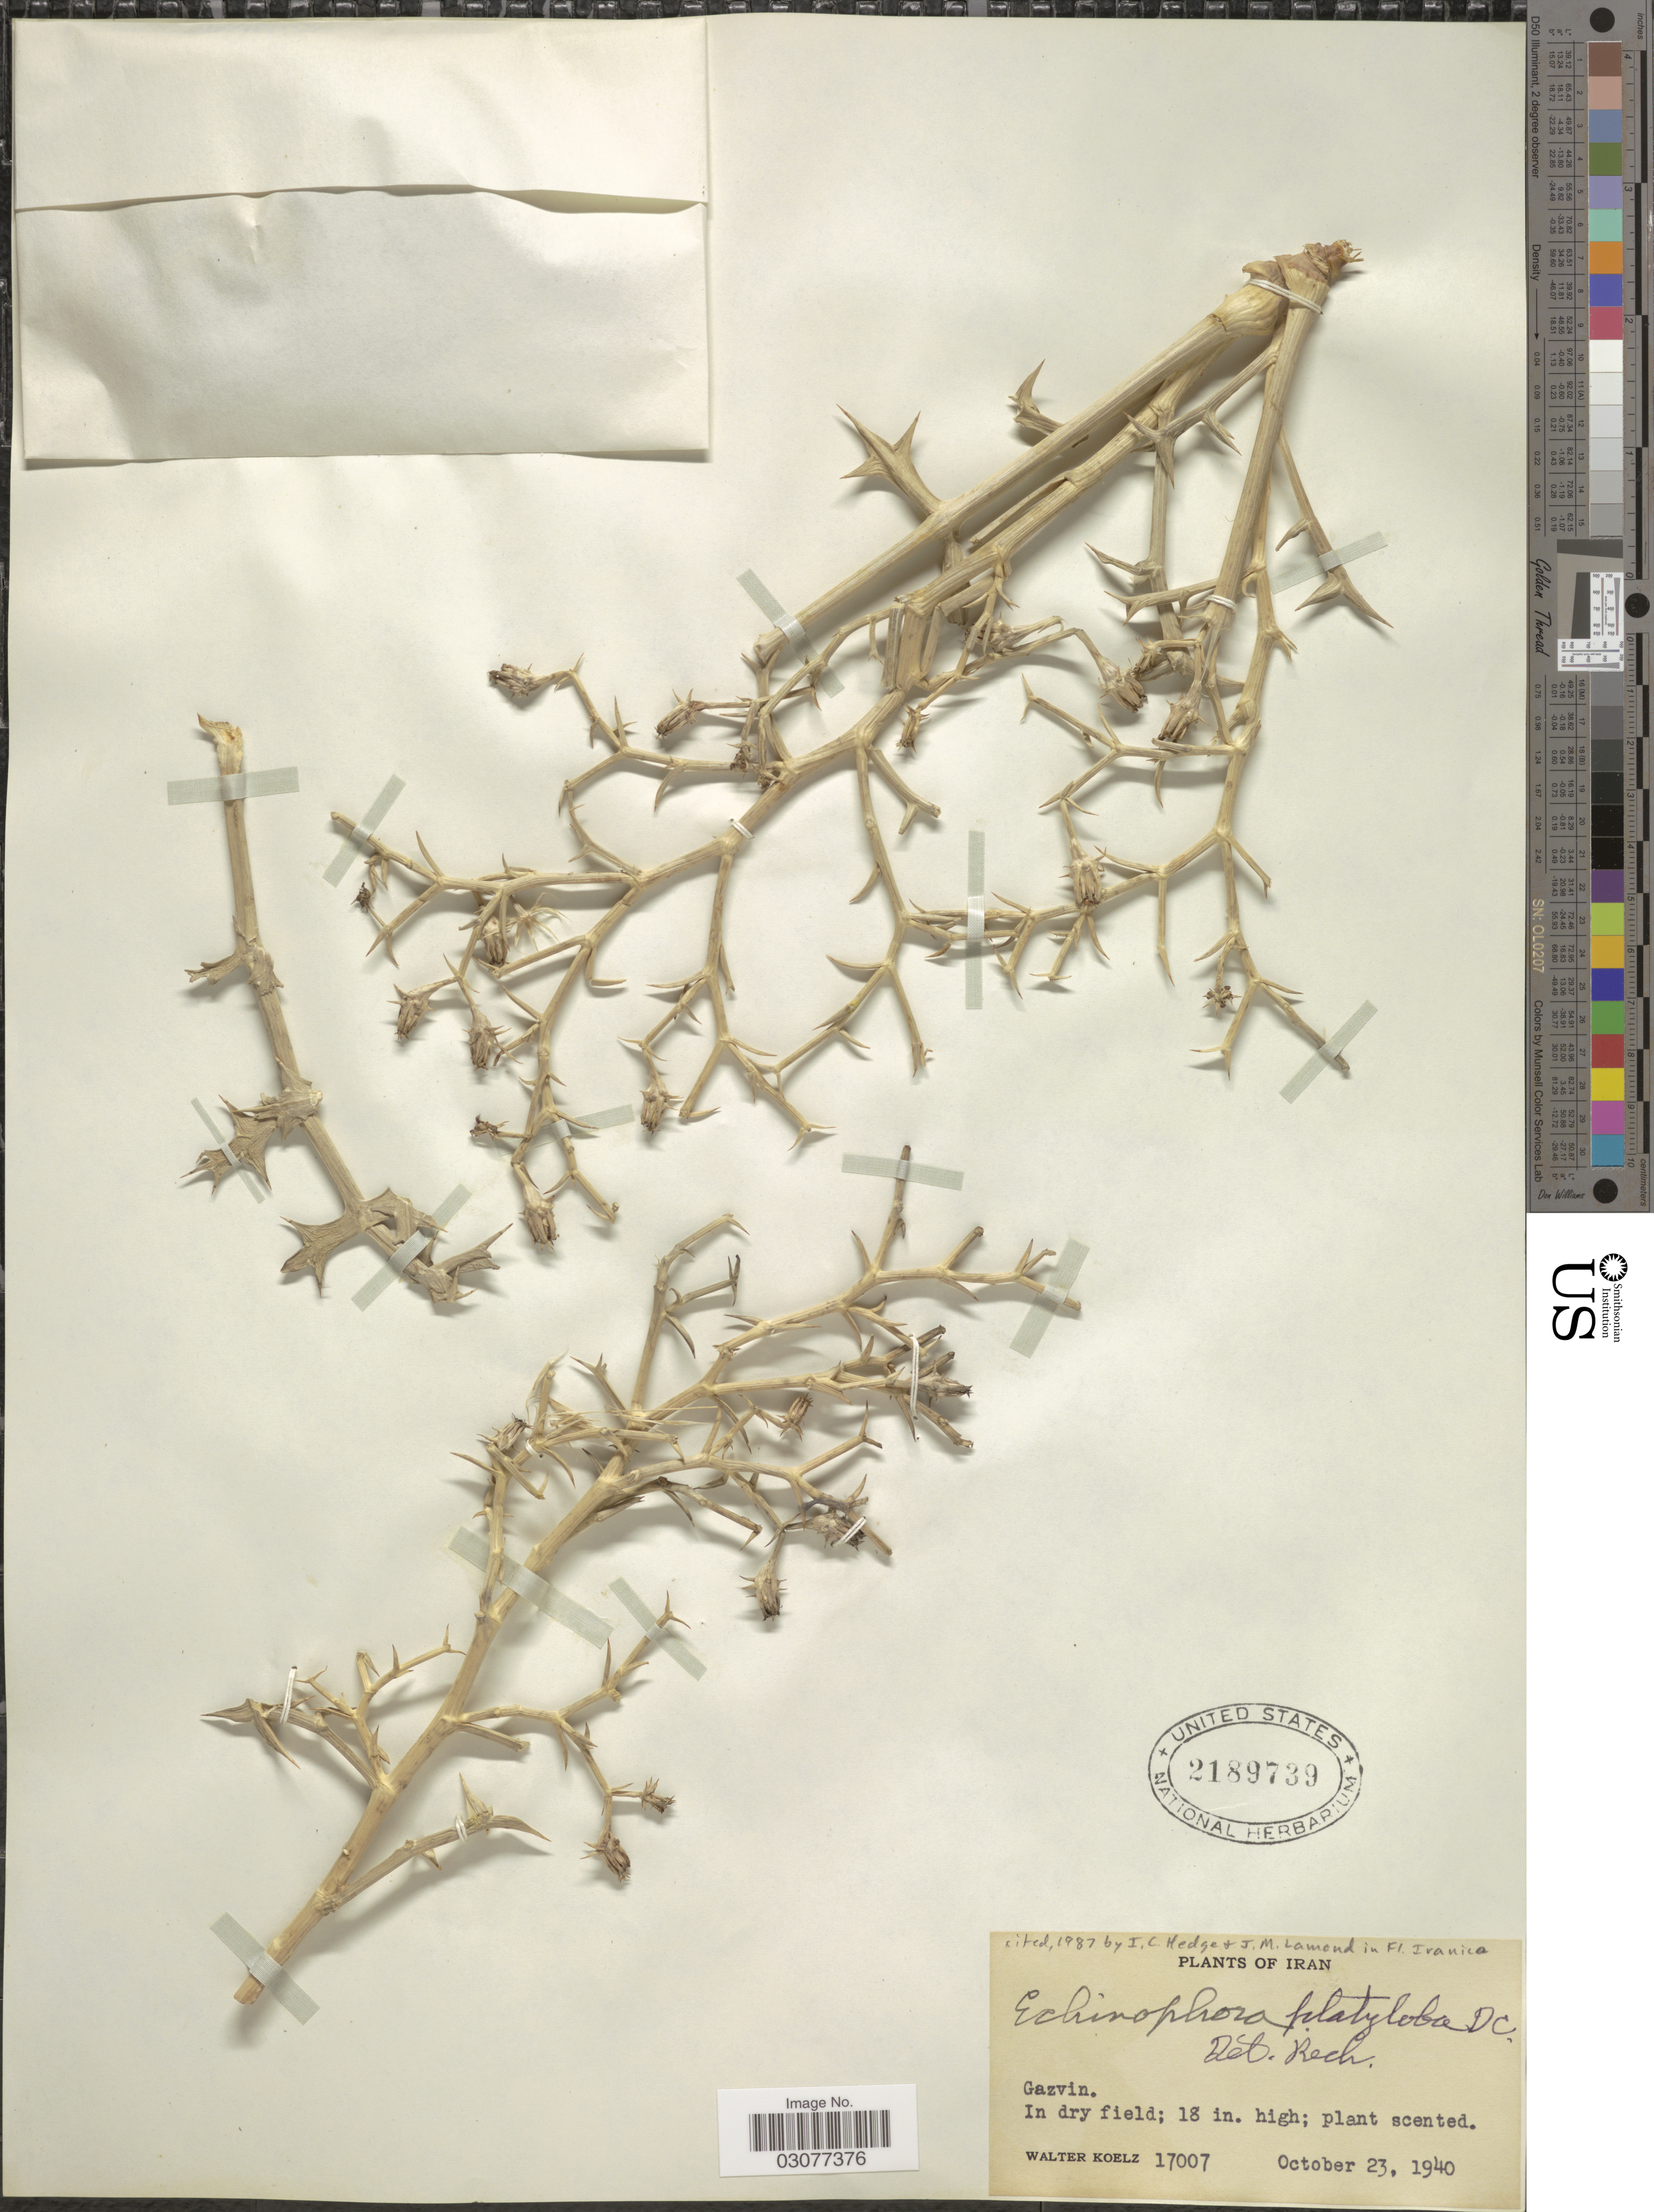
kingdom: Plantae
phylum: Tracheophyta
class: Magnoliopsida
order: Apiales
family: Apiaceae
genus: Echinophora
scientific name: Echinophora platyloba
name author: DC.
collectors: W. N. Koelz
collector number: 17007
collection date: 1940-10-23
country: Iran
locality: Gazvin.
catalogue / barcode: US 2189739